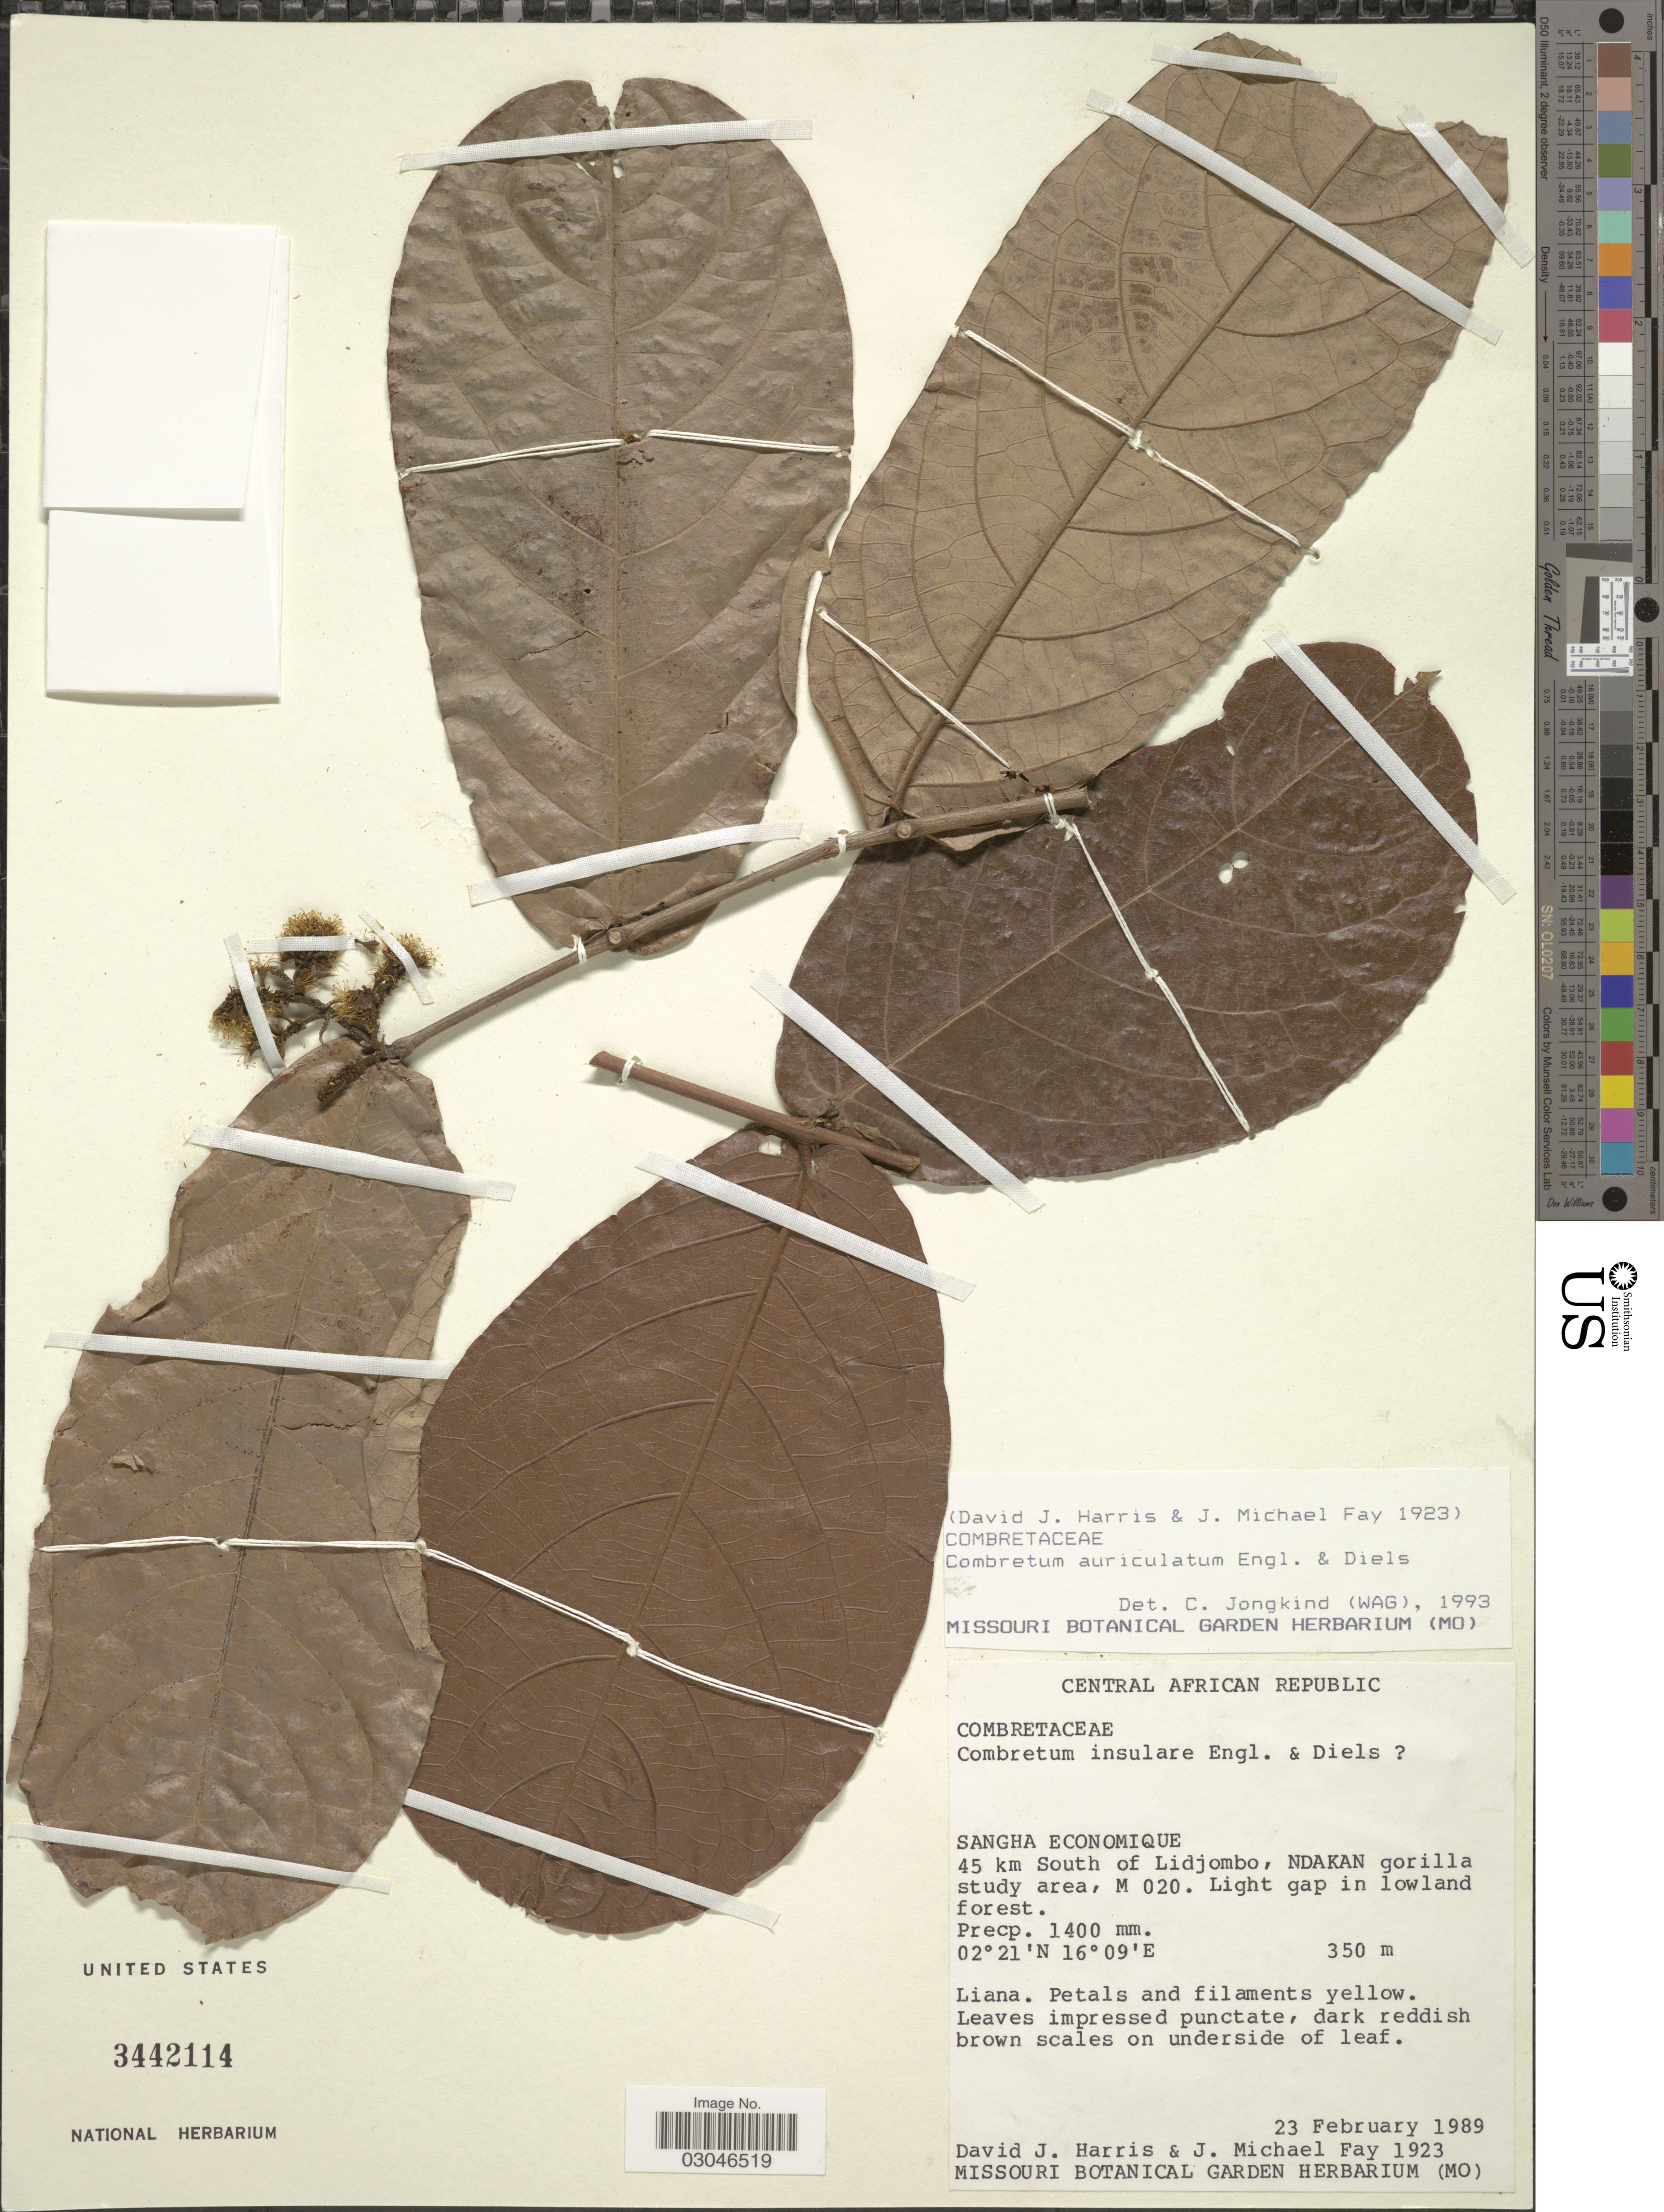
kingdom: Plantae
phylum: Tracheophyta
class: Magnoliopsida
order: Myrtales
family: Combretaceae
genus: Combretum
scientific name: Combretum auriculatum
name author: Engl. & Diels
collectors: D. J. Harris & J. M. Fay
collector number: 1923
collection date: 1989-02-23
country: Central African Republic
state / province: Sangha-Mbaere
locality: Sangha Economique. 45 km South of Lidjombo, Ndakan gorilla study area, M 020.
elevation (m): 350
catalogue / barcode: US 3442114